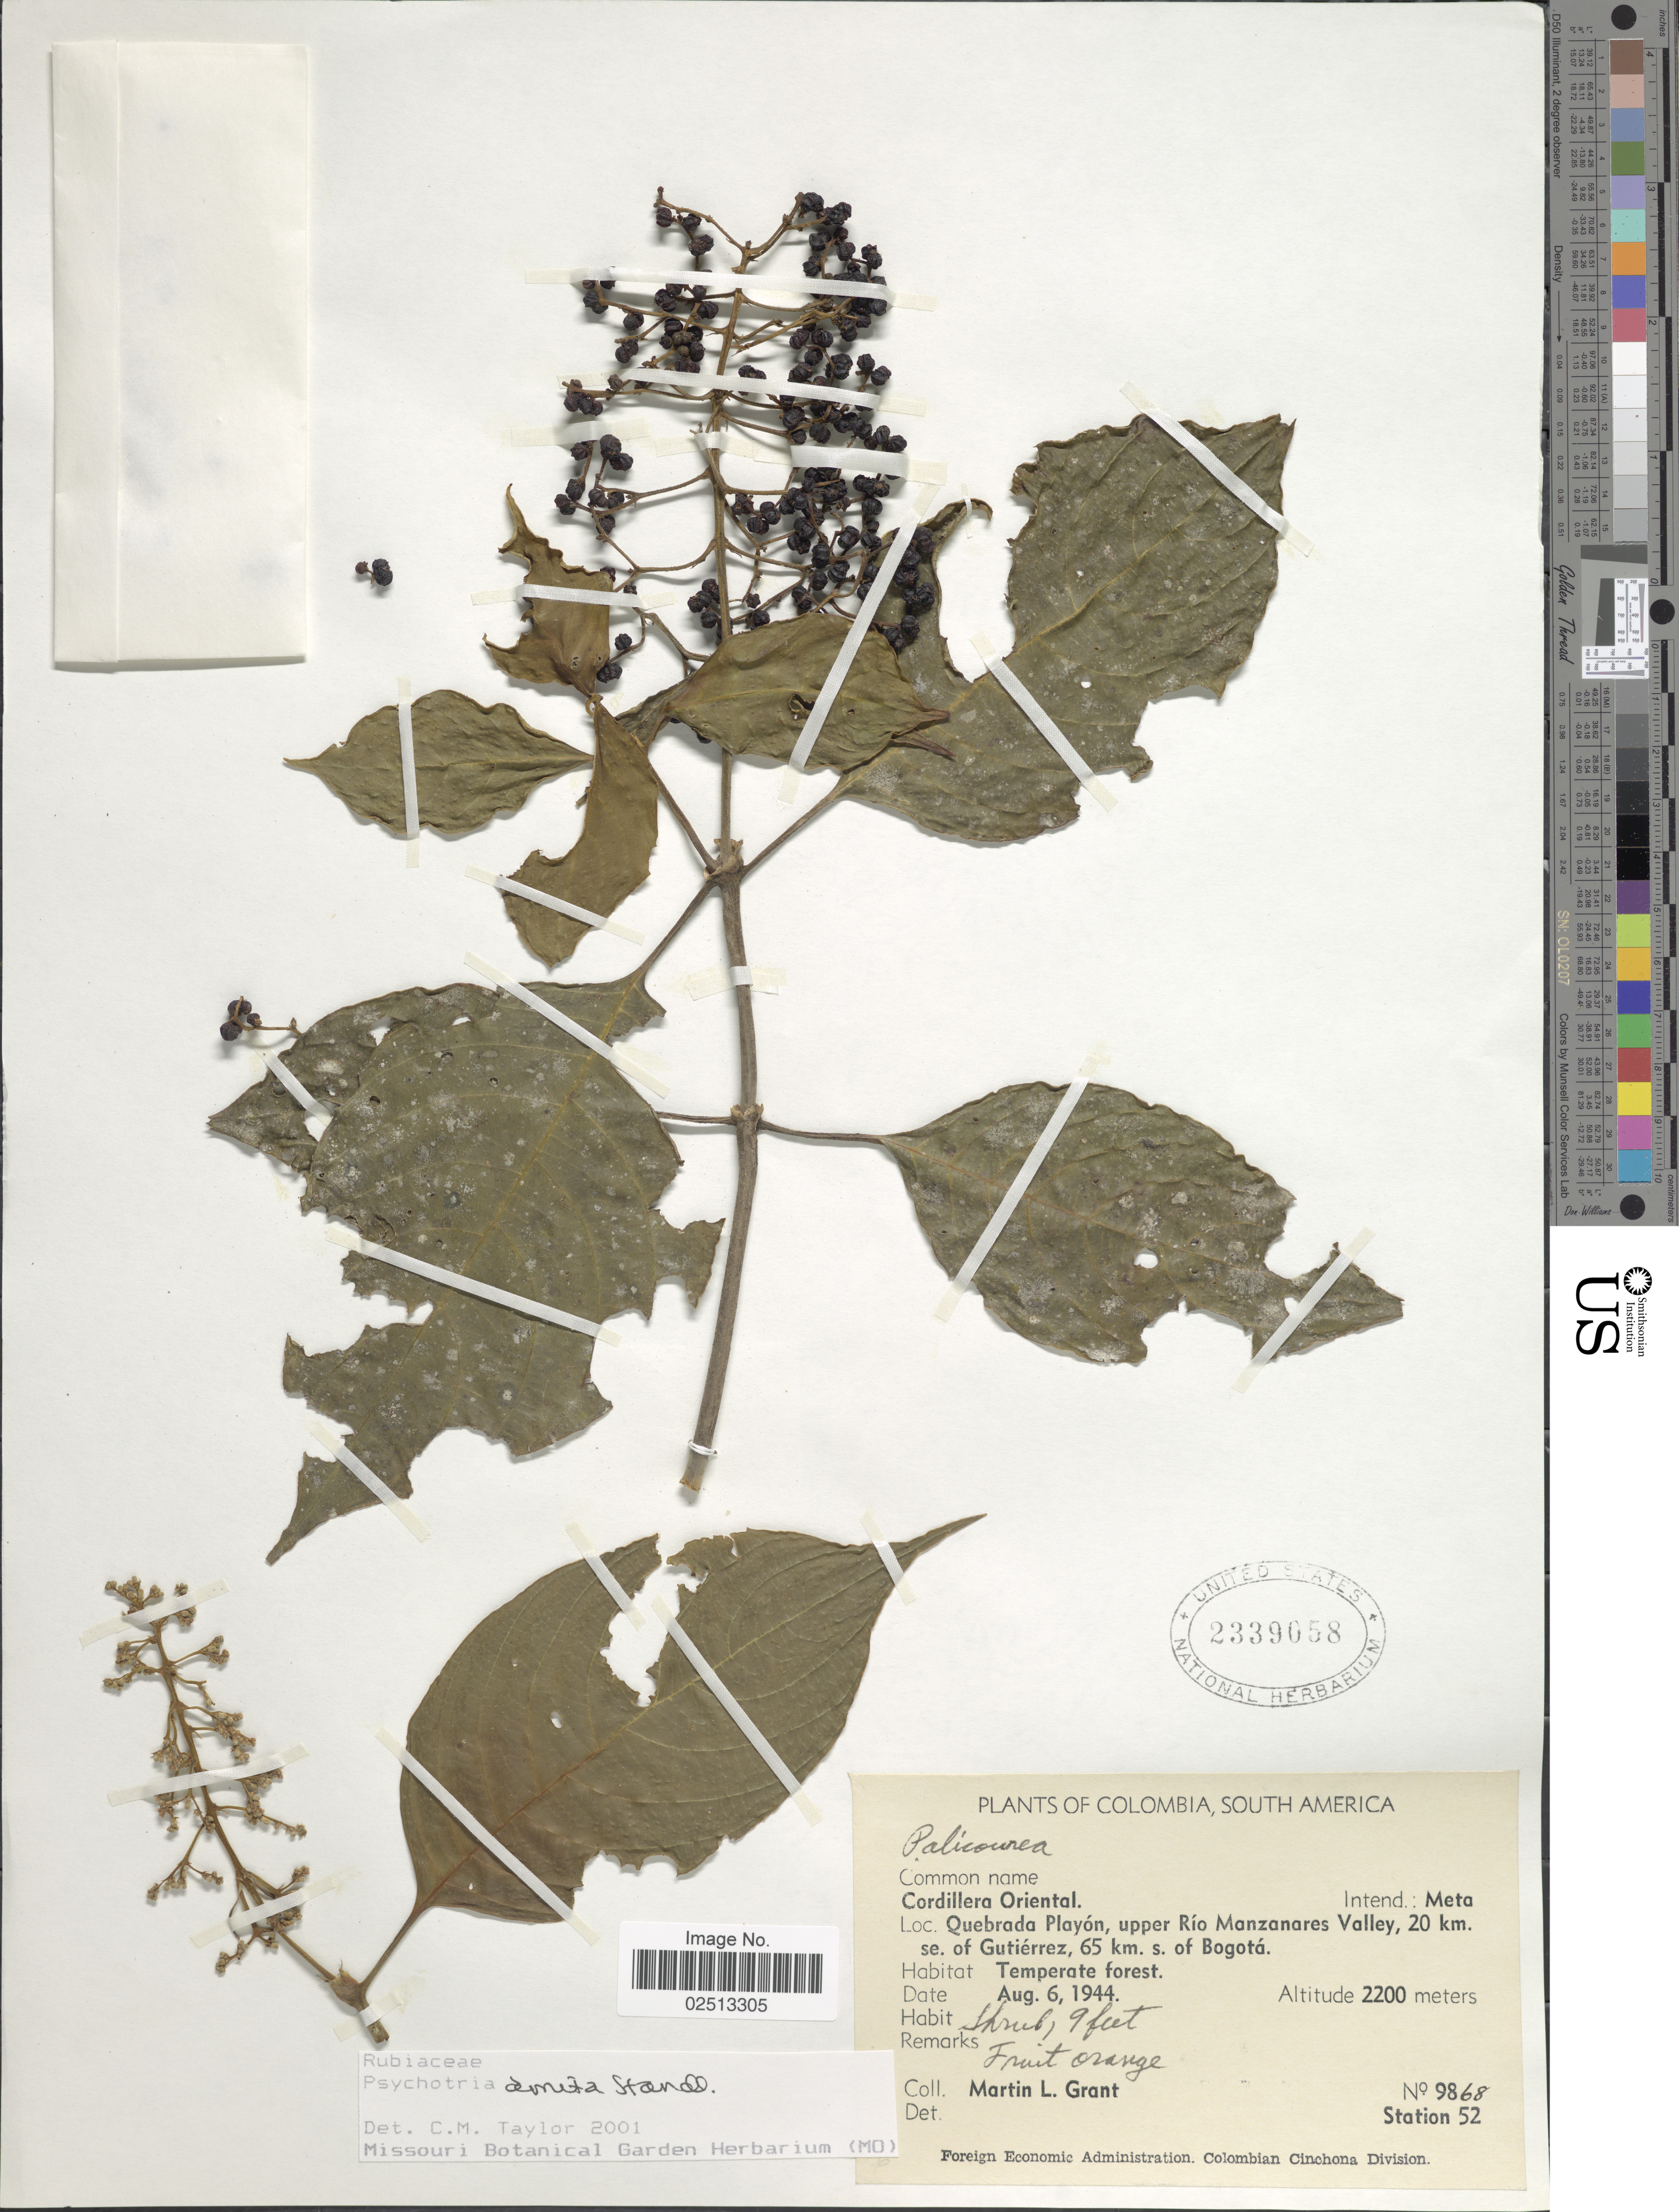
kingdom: Plantae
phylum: Tracheophyta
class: Magnoliopsida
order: Gentianales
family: Rubiaceae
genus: Psychotria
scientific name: Psychotria amita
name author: Standl.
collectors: M. L. Grant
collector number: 9868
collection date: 1944-08-06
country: Colombia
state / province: Meta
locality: Cordillera Oriental. Intend: Meta. Quebrada Playon, upper Rio Manzanares Valley, 20 km . se. of Gutierrez, 65 km. s. of Bogota. Station 52.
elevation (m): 2200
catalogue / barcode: US 2339058